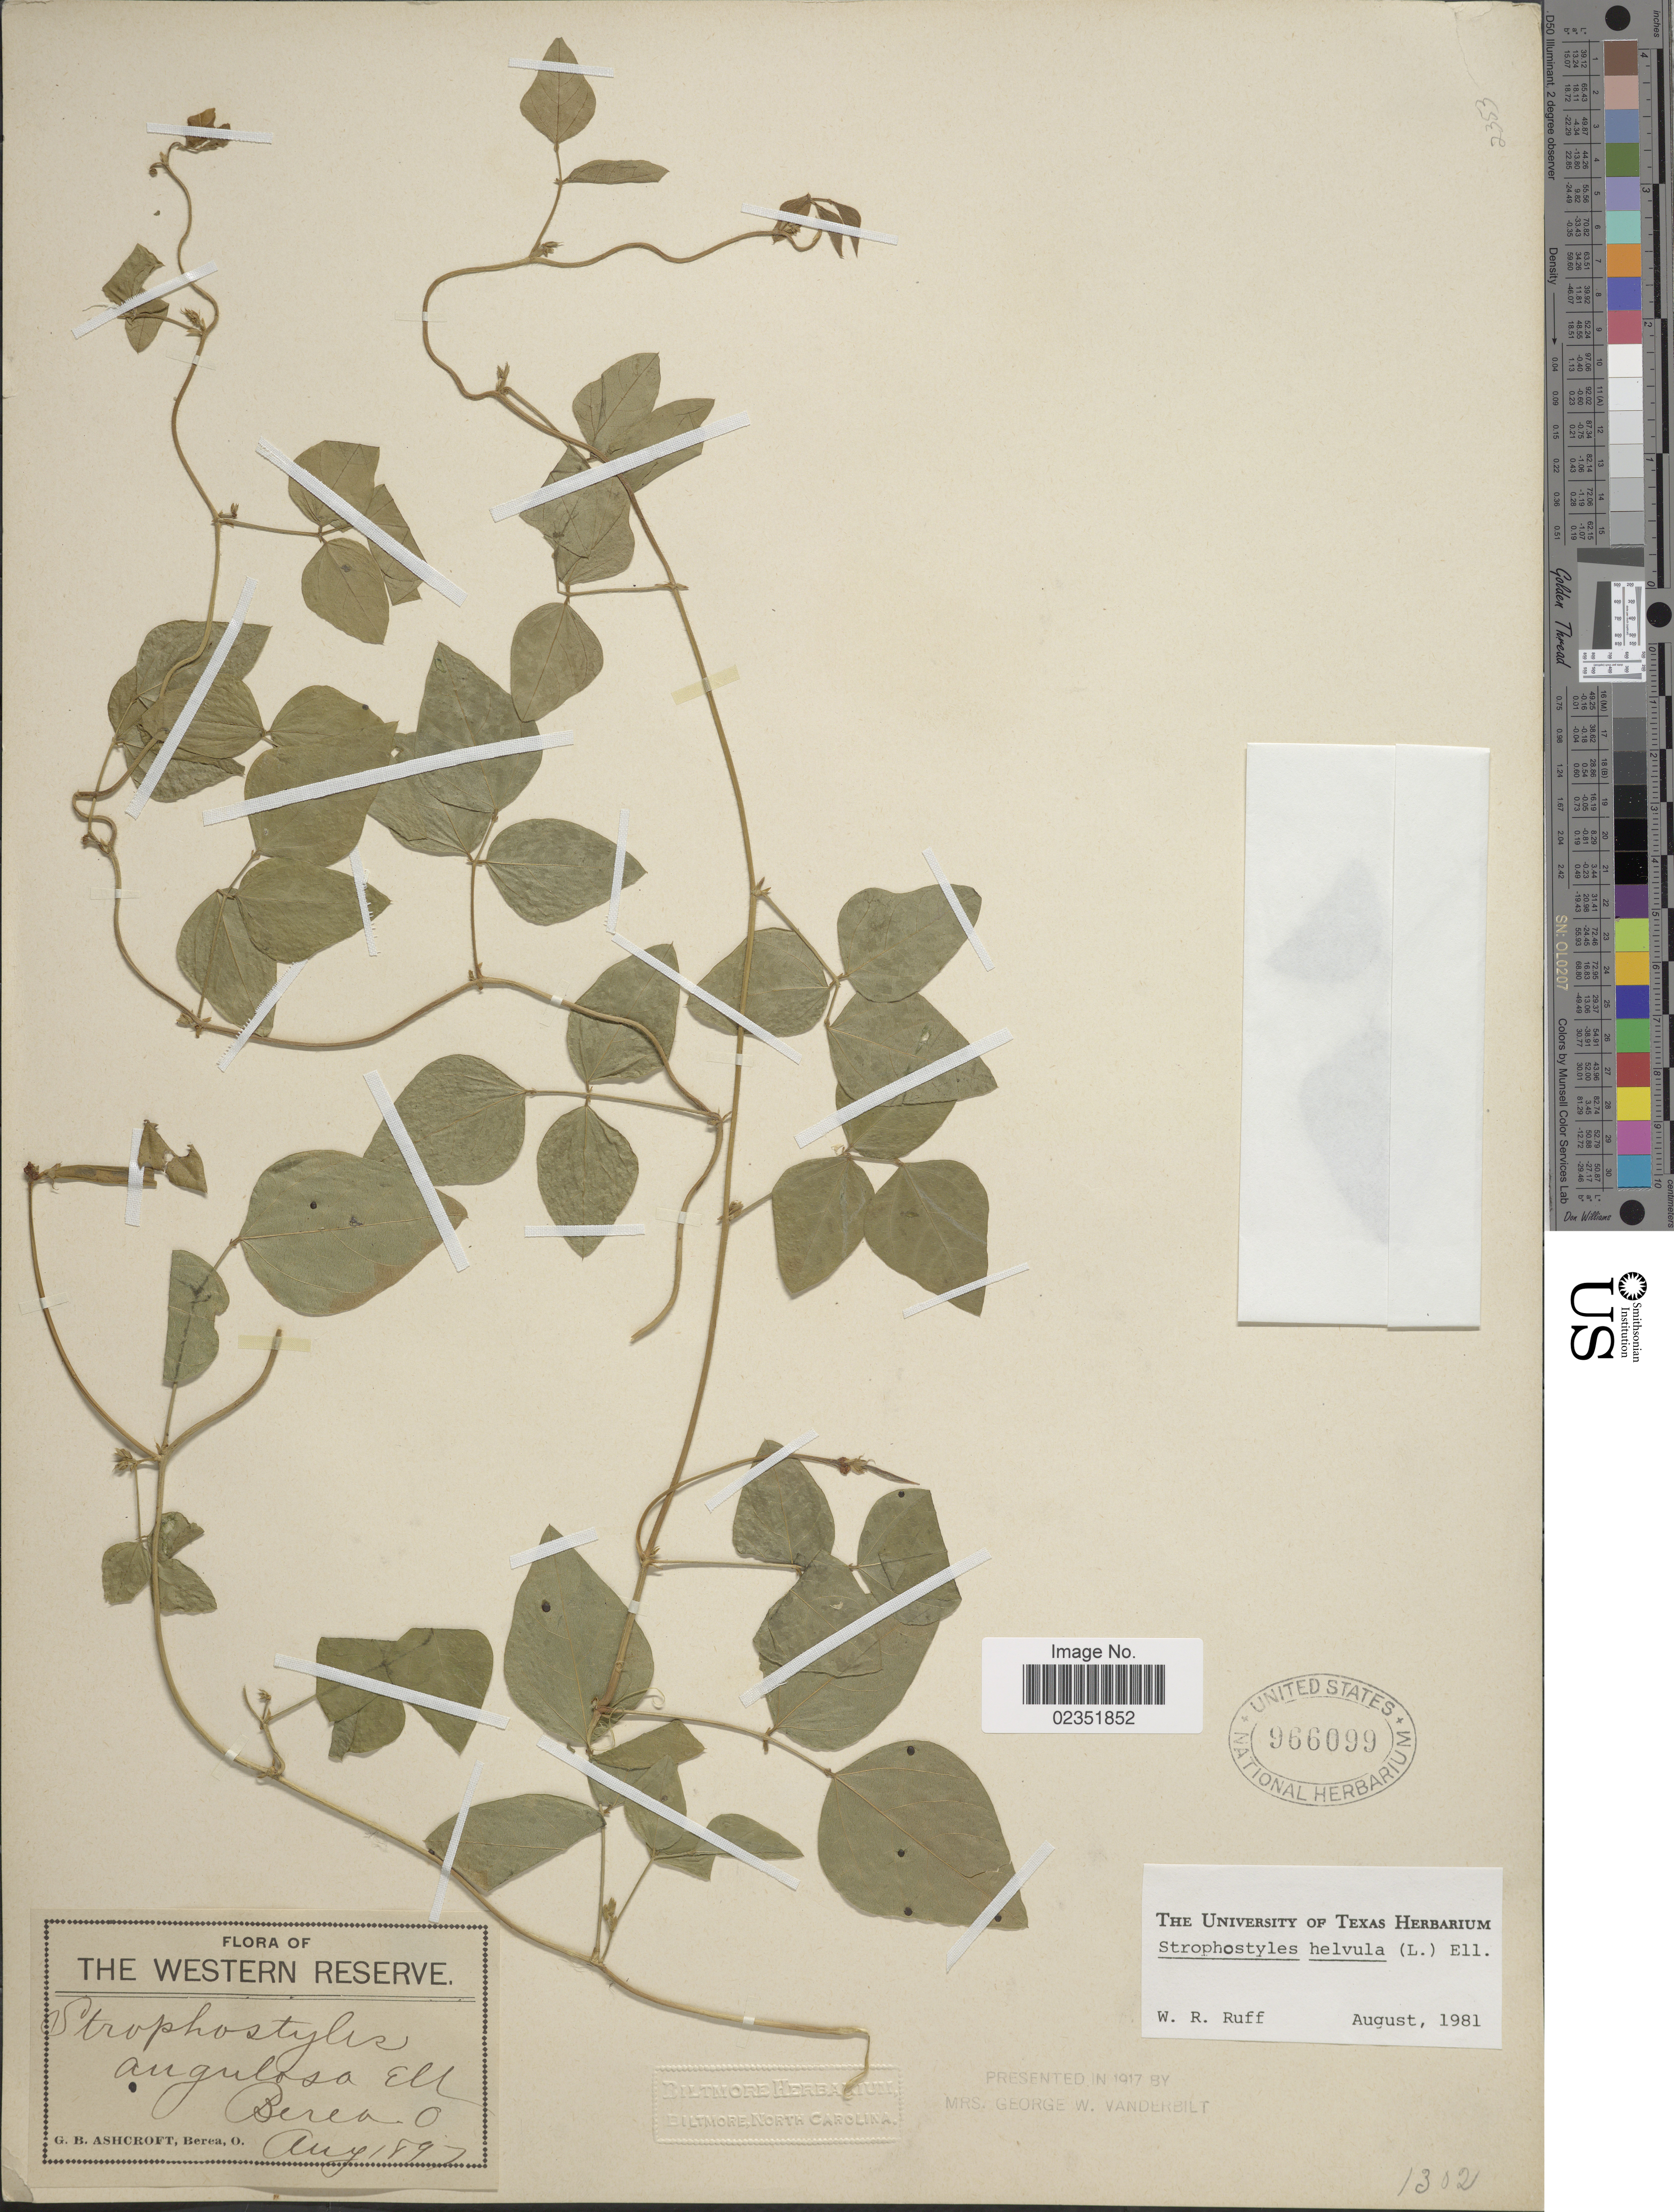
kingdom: Plantae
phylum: Tracheophyta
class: Magnoliopsida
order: Fabales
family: Fabaceae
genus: Strophostyles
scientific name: Strophostyles helvola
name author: (L.) Elliott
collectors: G. Ashcroft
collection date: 1897-08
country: United States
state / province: Ohio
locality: The Western reserve, Berea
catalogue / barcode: US 966099